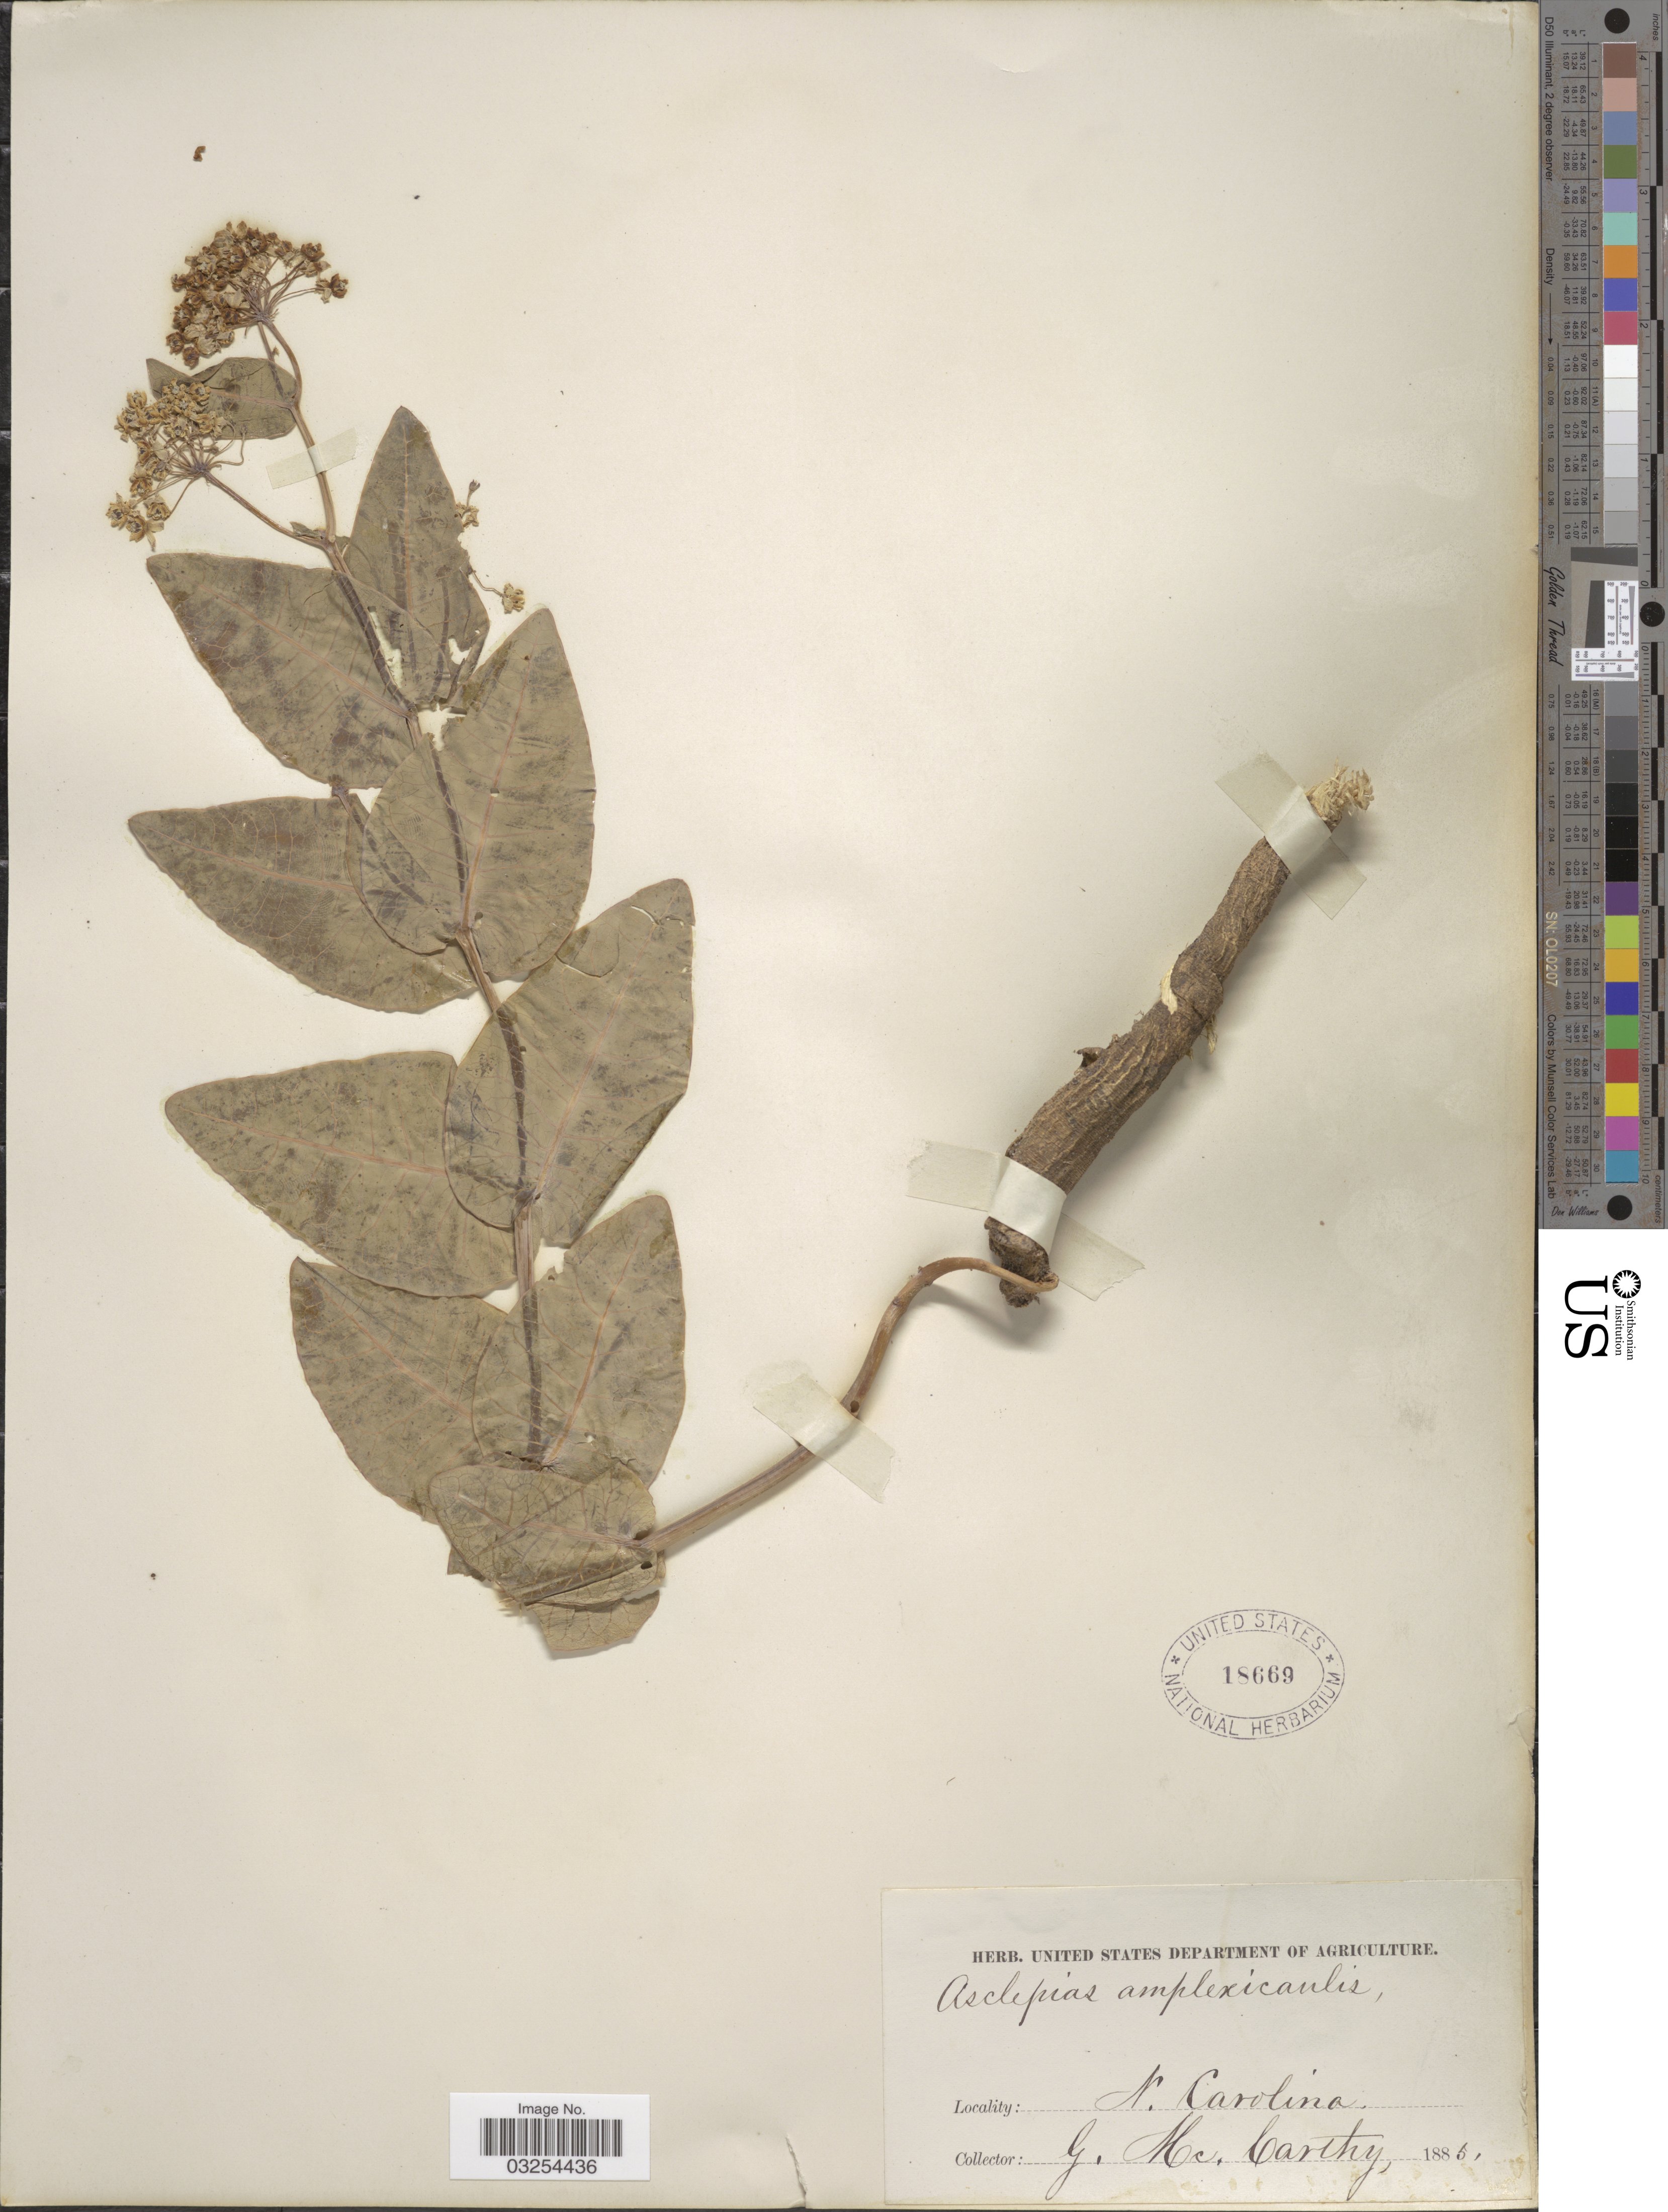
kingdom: Plantae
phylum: Tracheophyta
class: Magnoliopsida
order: Gentianales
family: Apocynaceae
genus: Asclepias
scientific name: Asclepias humistrata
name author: Walter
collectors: G. McCarthy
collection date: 1885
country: United States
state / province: North Carolina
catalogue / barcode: US 18669